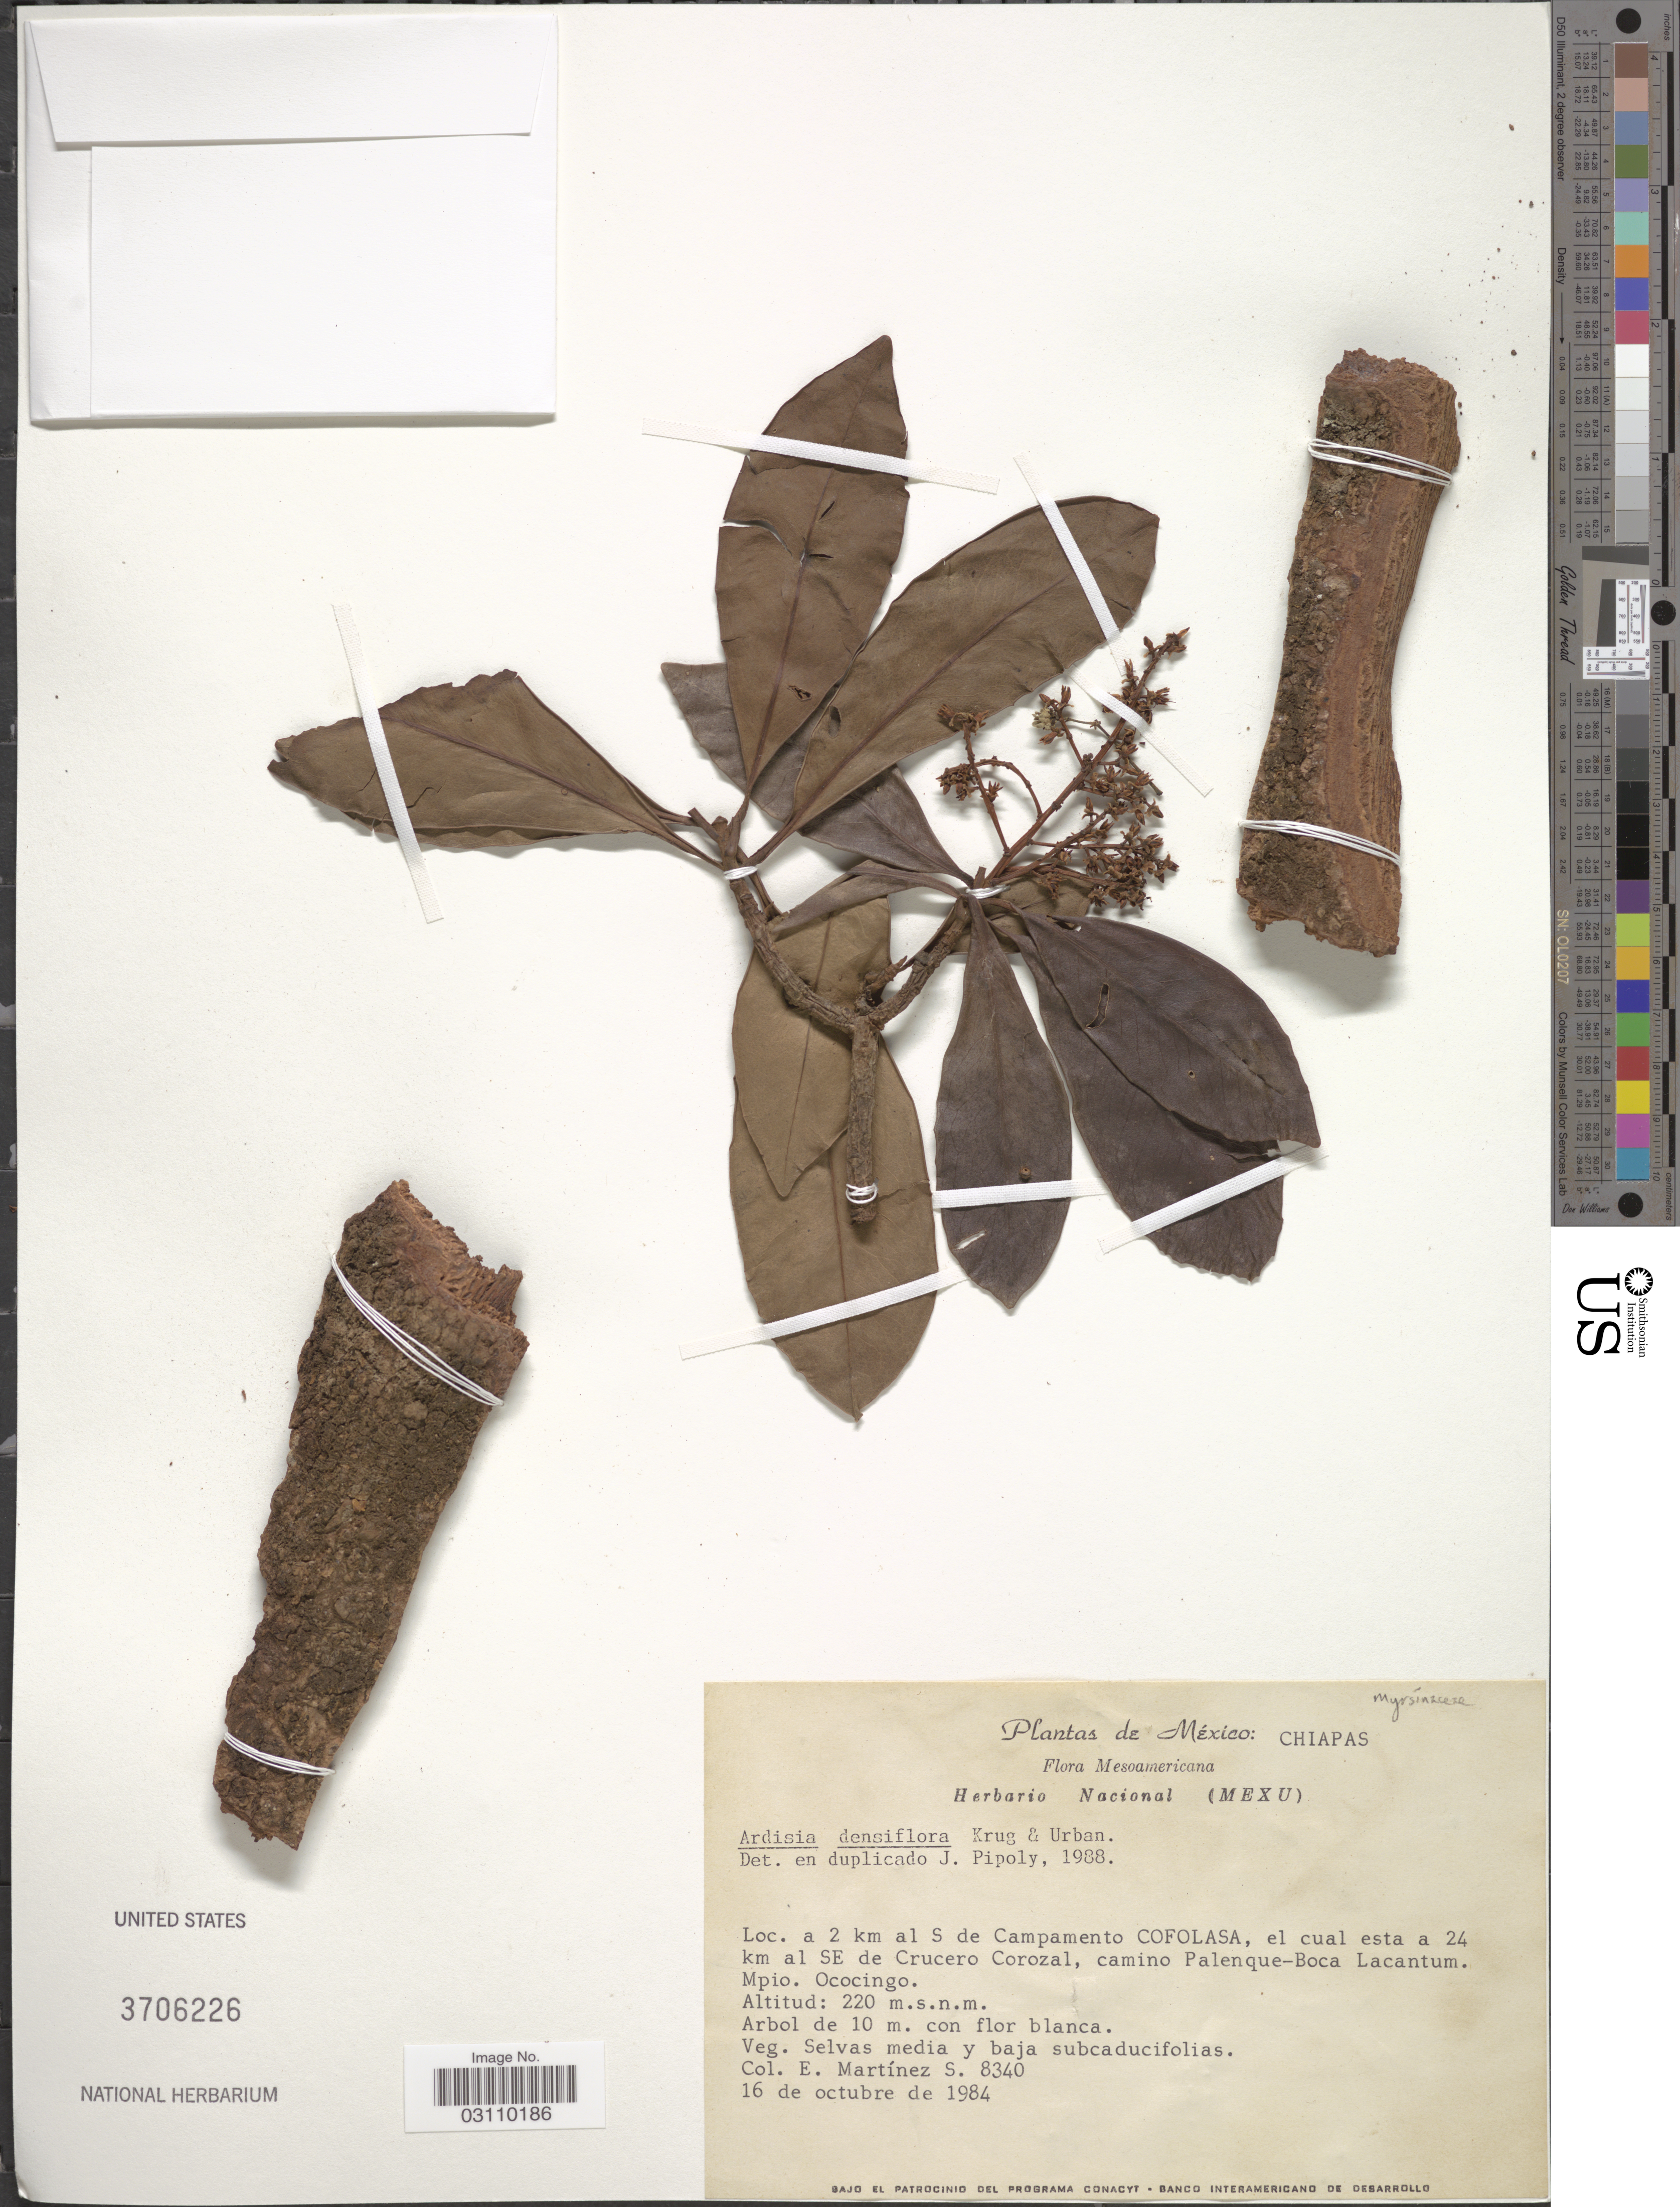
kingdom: Plantae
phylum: Tracheophyta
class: Magnoliopsida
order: Ericales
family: Primulaceae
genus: Ardisia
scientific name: Ardisia densiflora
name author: Krug & Urb.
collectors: E. M. Martínez S.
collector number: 8340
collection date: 1984-10-16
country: Mexico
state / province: Chiapas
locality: A 2 km al S de Campamento Cofolasa, el cual esta a 24 km al SE de Crucero Corozal, camino Palenque-Boca Lacantum. Mpio. Ococingo.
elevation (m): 220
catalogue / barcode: US 3706226